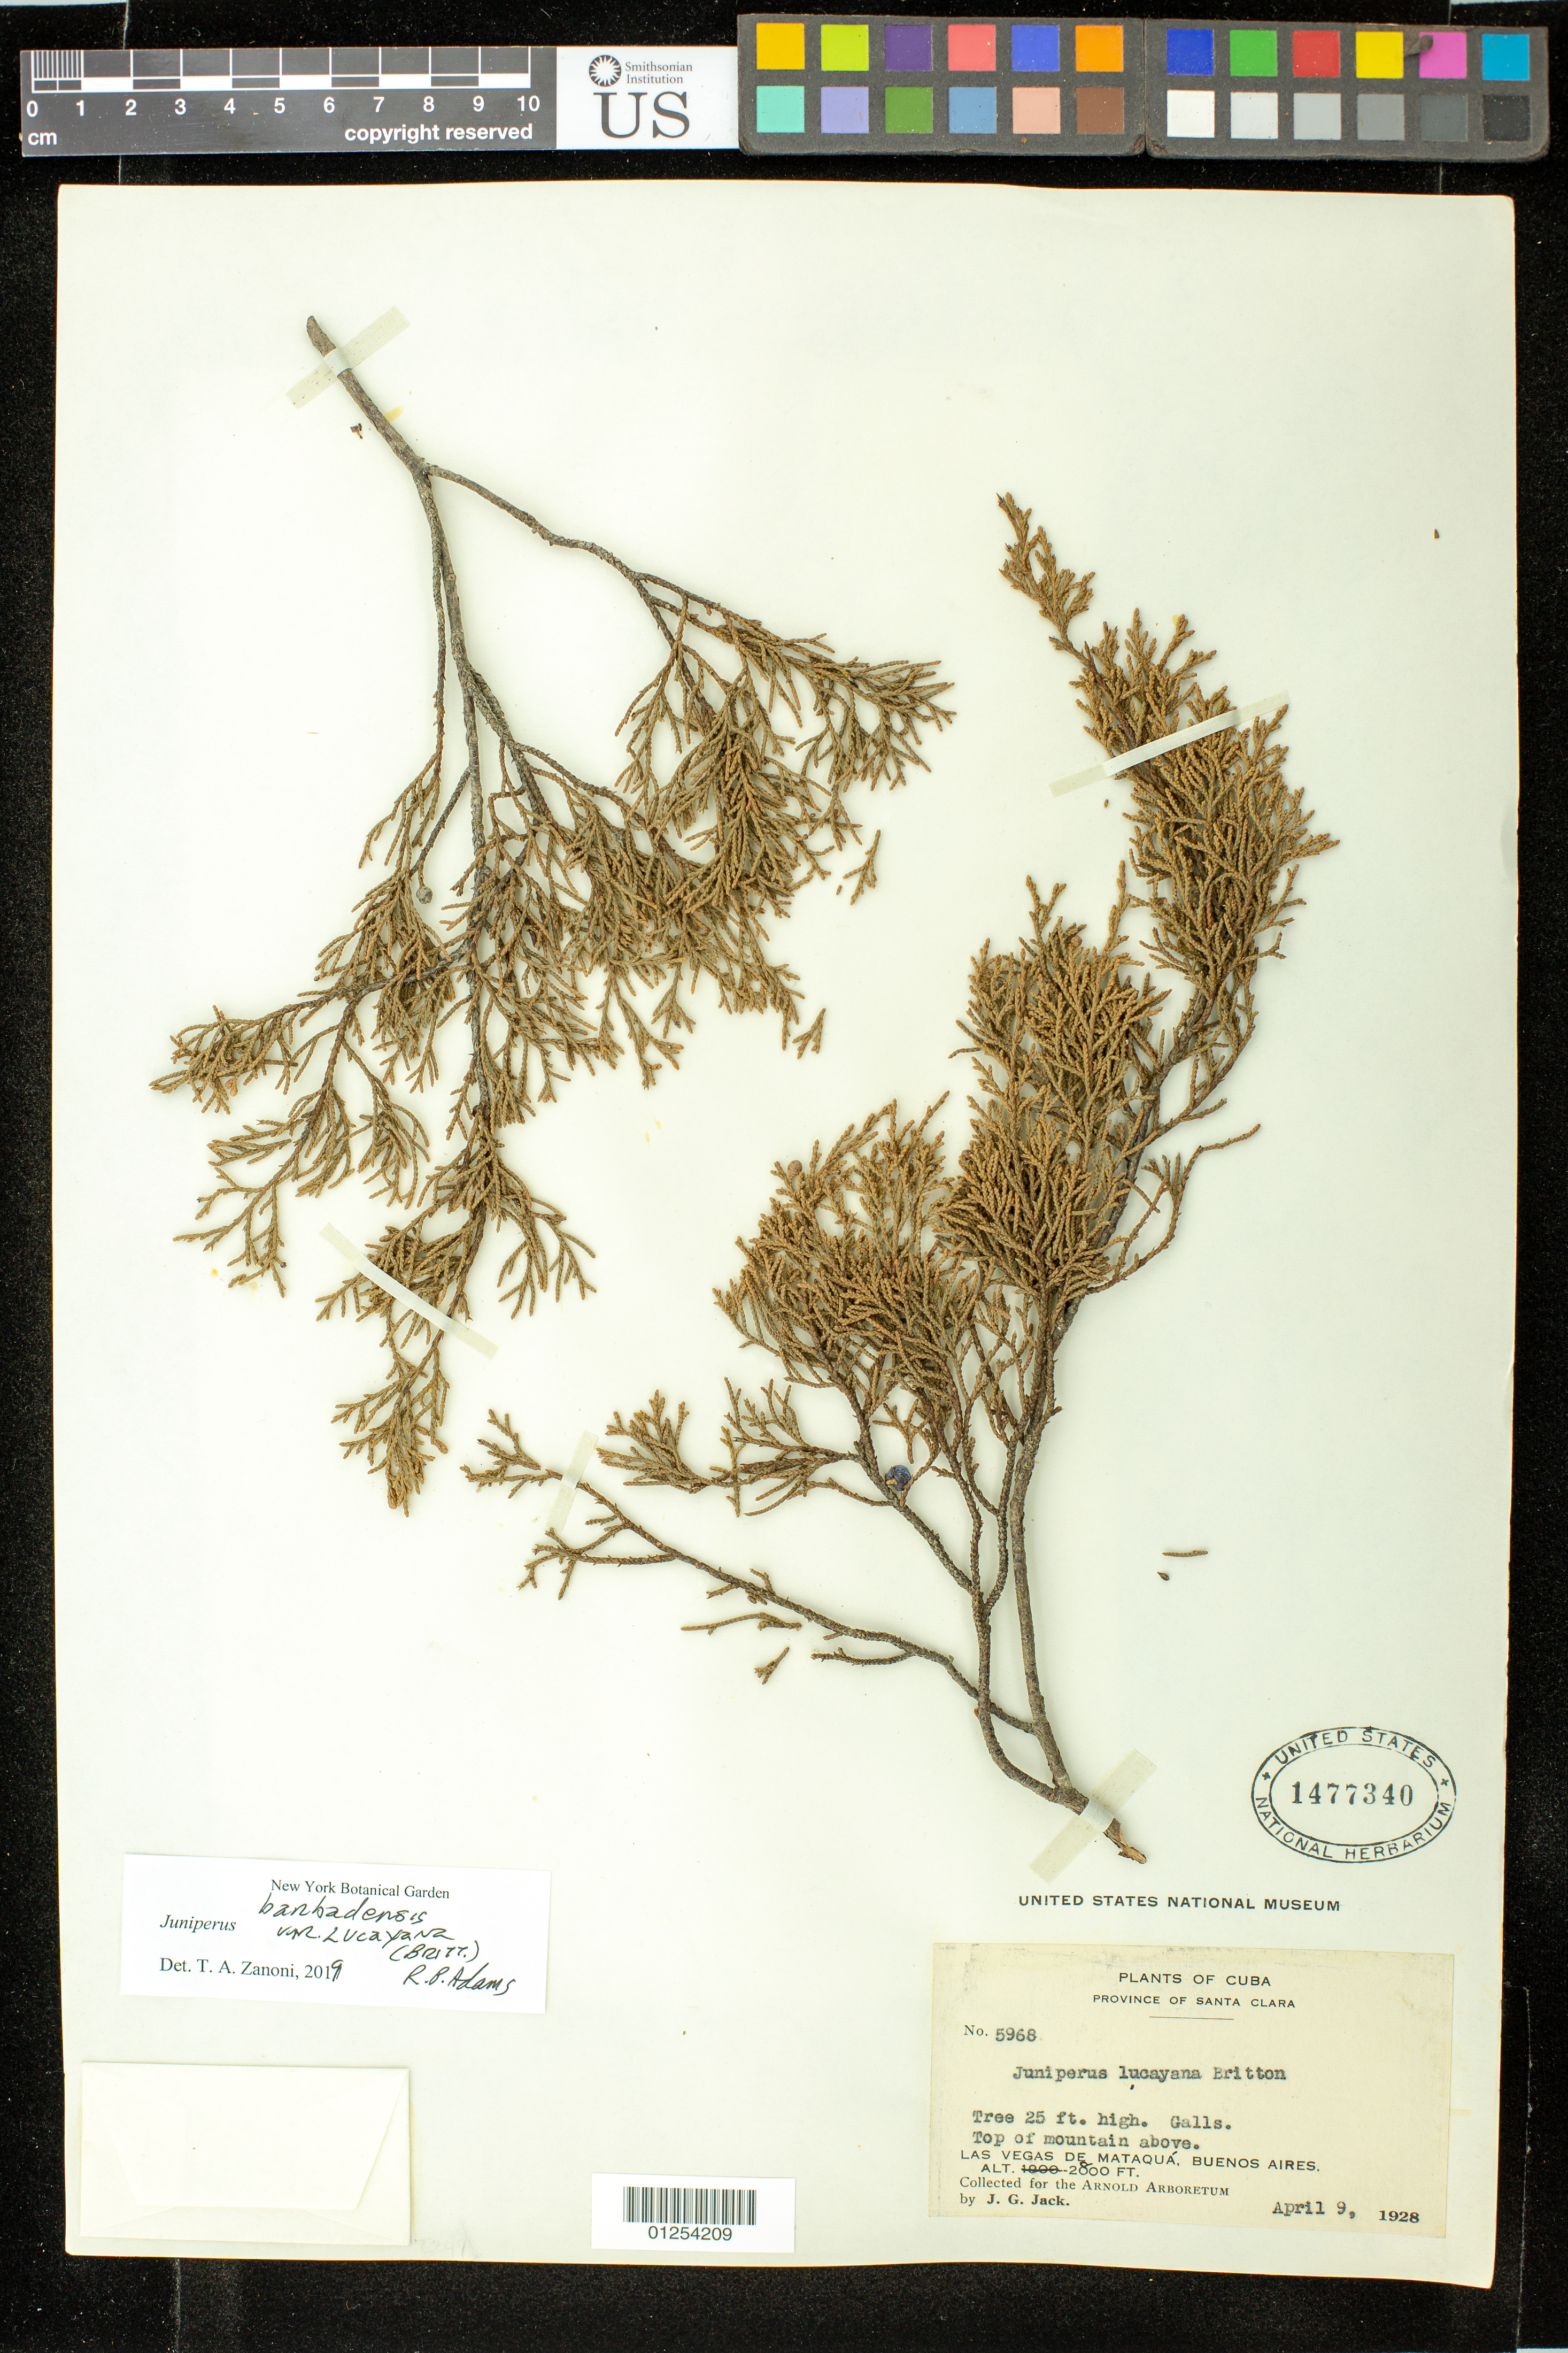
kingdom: Plantae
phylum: Tracheophyta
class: Pinopsida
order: Pinales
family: Cupressaceae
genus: Juniperus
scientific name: Juniperus barbadensis var. lucayana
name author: (Britton) R.P. Adams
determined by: Zanoni, T. A., (NY), New York Botanical Garden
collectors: J. G. Jack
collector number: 5968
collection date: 1928-04-09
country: Cuba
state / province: Las Villas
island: Cuba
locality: Las Vegas de Matagua, Buenos Aires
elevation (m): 853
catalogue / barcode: US 1477340